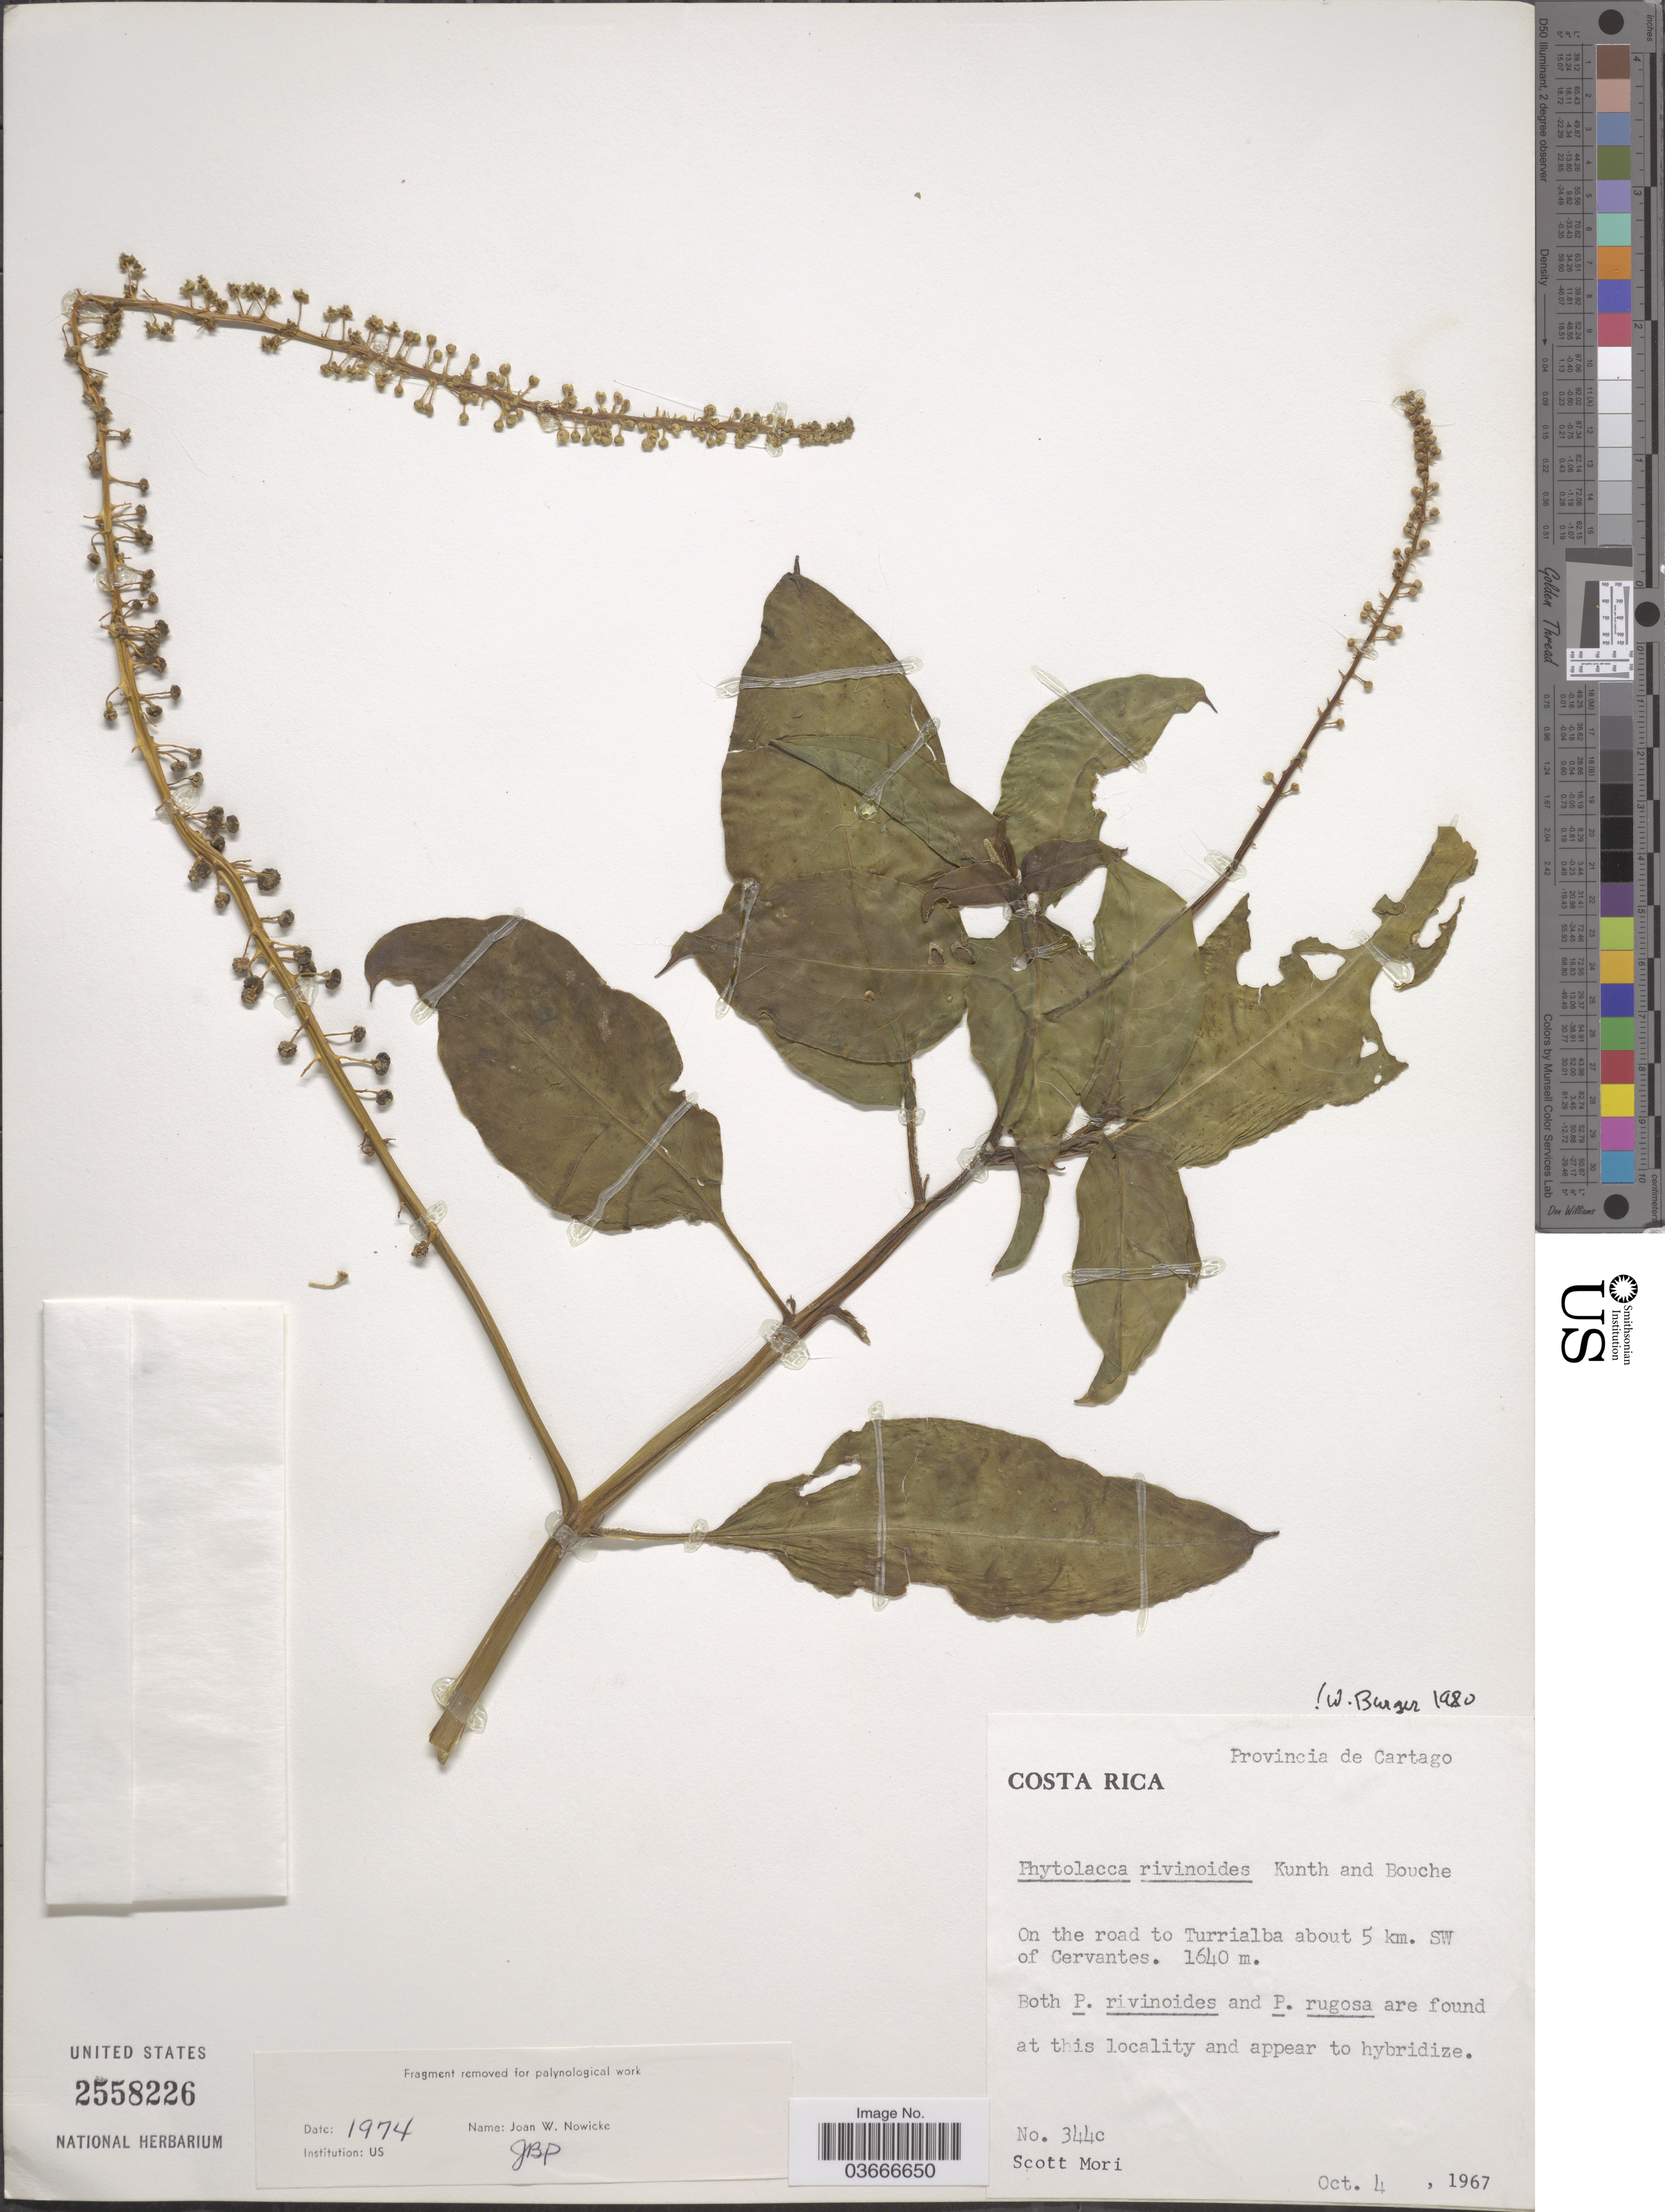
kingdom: Plantae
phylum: Tracheophyta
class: Magnoliopsida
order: Caryophyllales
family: Phytolaccaceae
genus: Phytolacca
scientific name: Phytolacca rivinoides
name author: Kunth & C.D. Bouché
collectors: S. Mori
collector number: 3440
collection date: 1967-10-04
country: Costa Rica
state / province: Cartago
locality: On the road to Turrialba about 5 km. SW of Cervantes.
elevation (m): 1640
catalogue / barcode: US 2558226